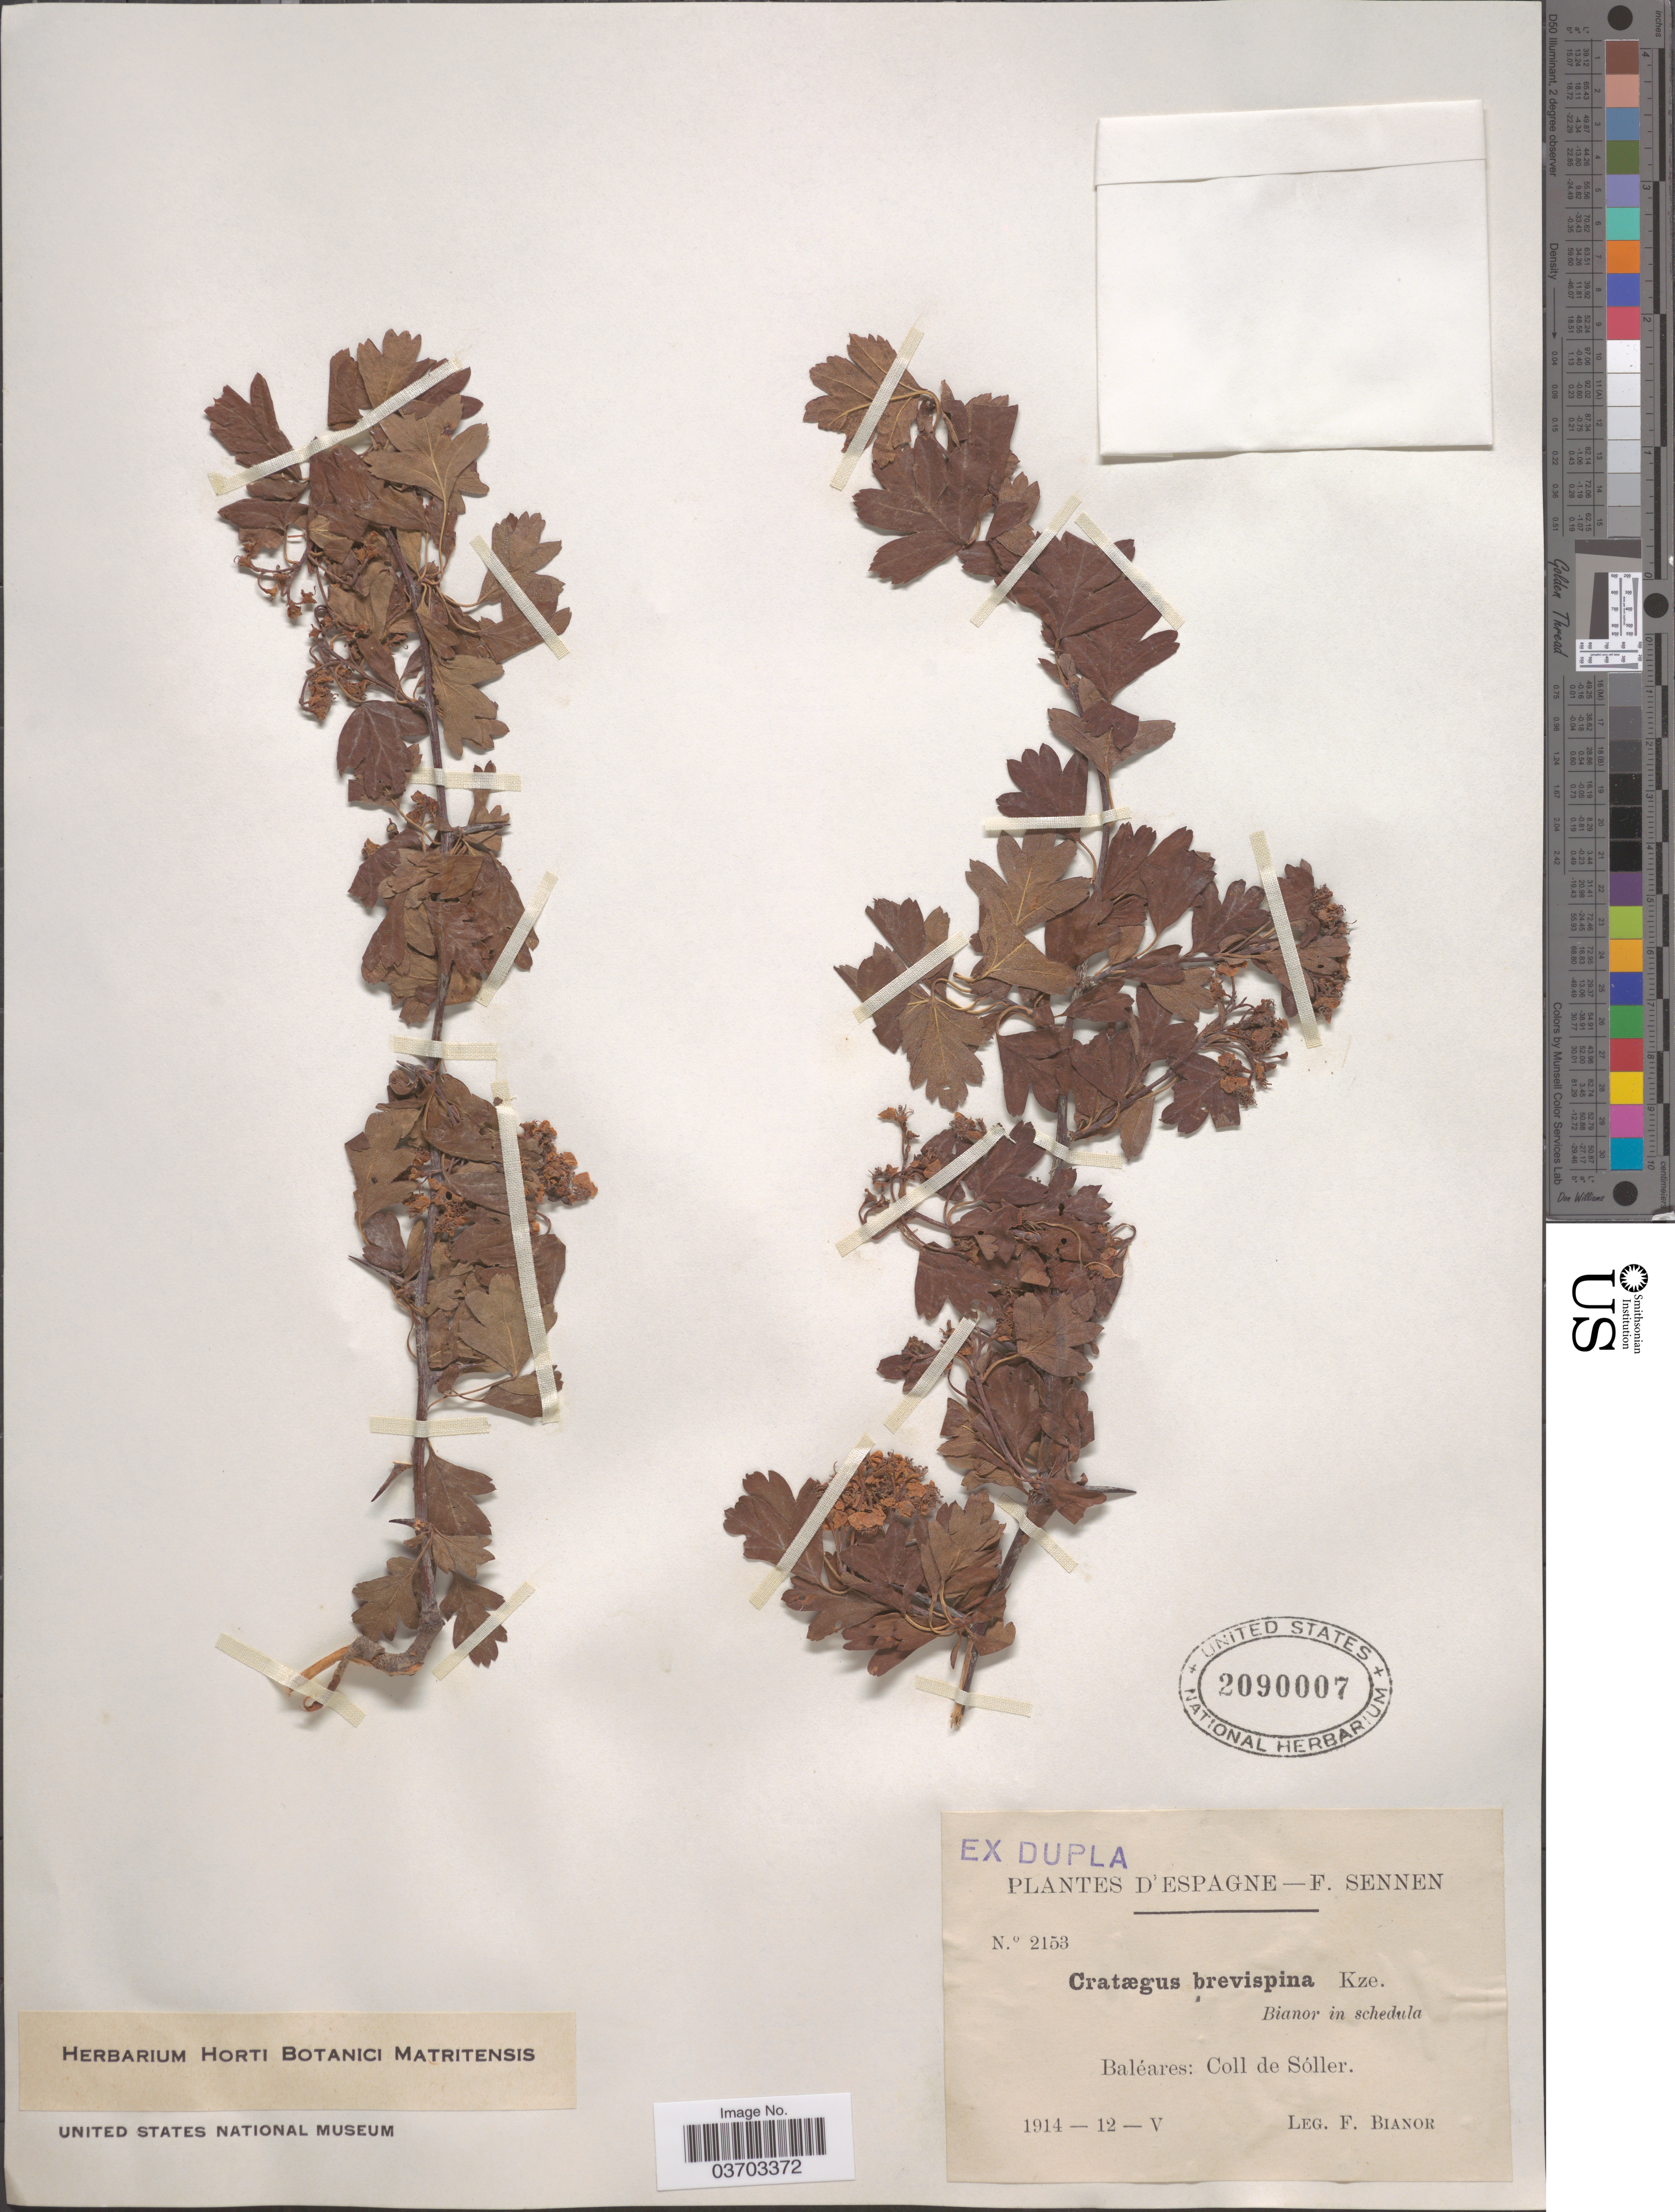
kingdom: Plantae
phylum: Tracheophyta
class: Magnoliopsida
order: Rosales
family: Rosaceae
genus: Crataegus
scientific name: Crataegus monogyna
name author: Lindin.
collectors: F. Bianor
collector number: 2153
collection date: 1914-05-12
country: Spain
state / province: Islas Baleares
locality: Espagne. Baléares: Coll de Sóller.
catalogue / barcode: US 2090007